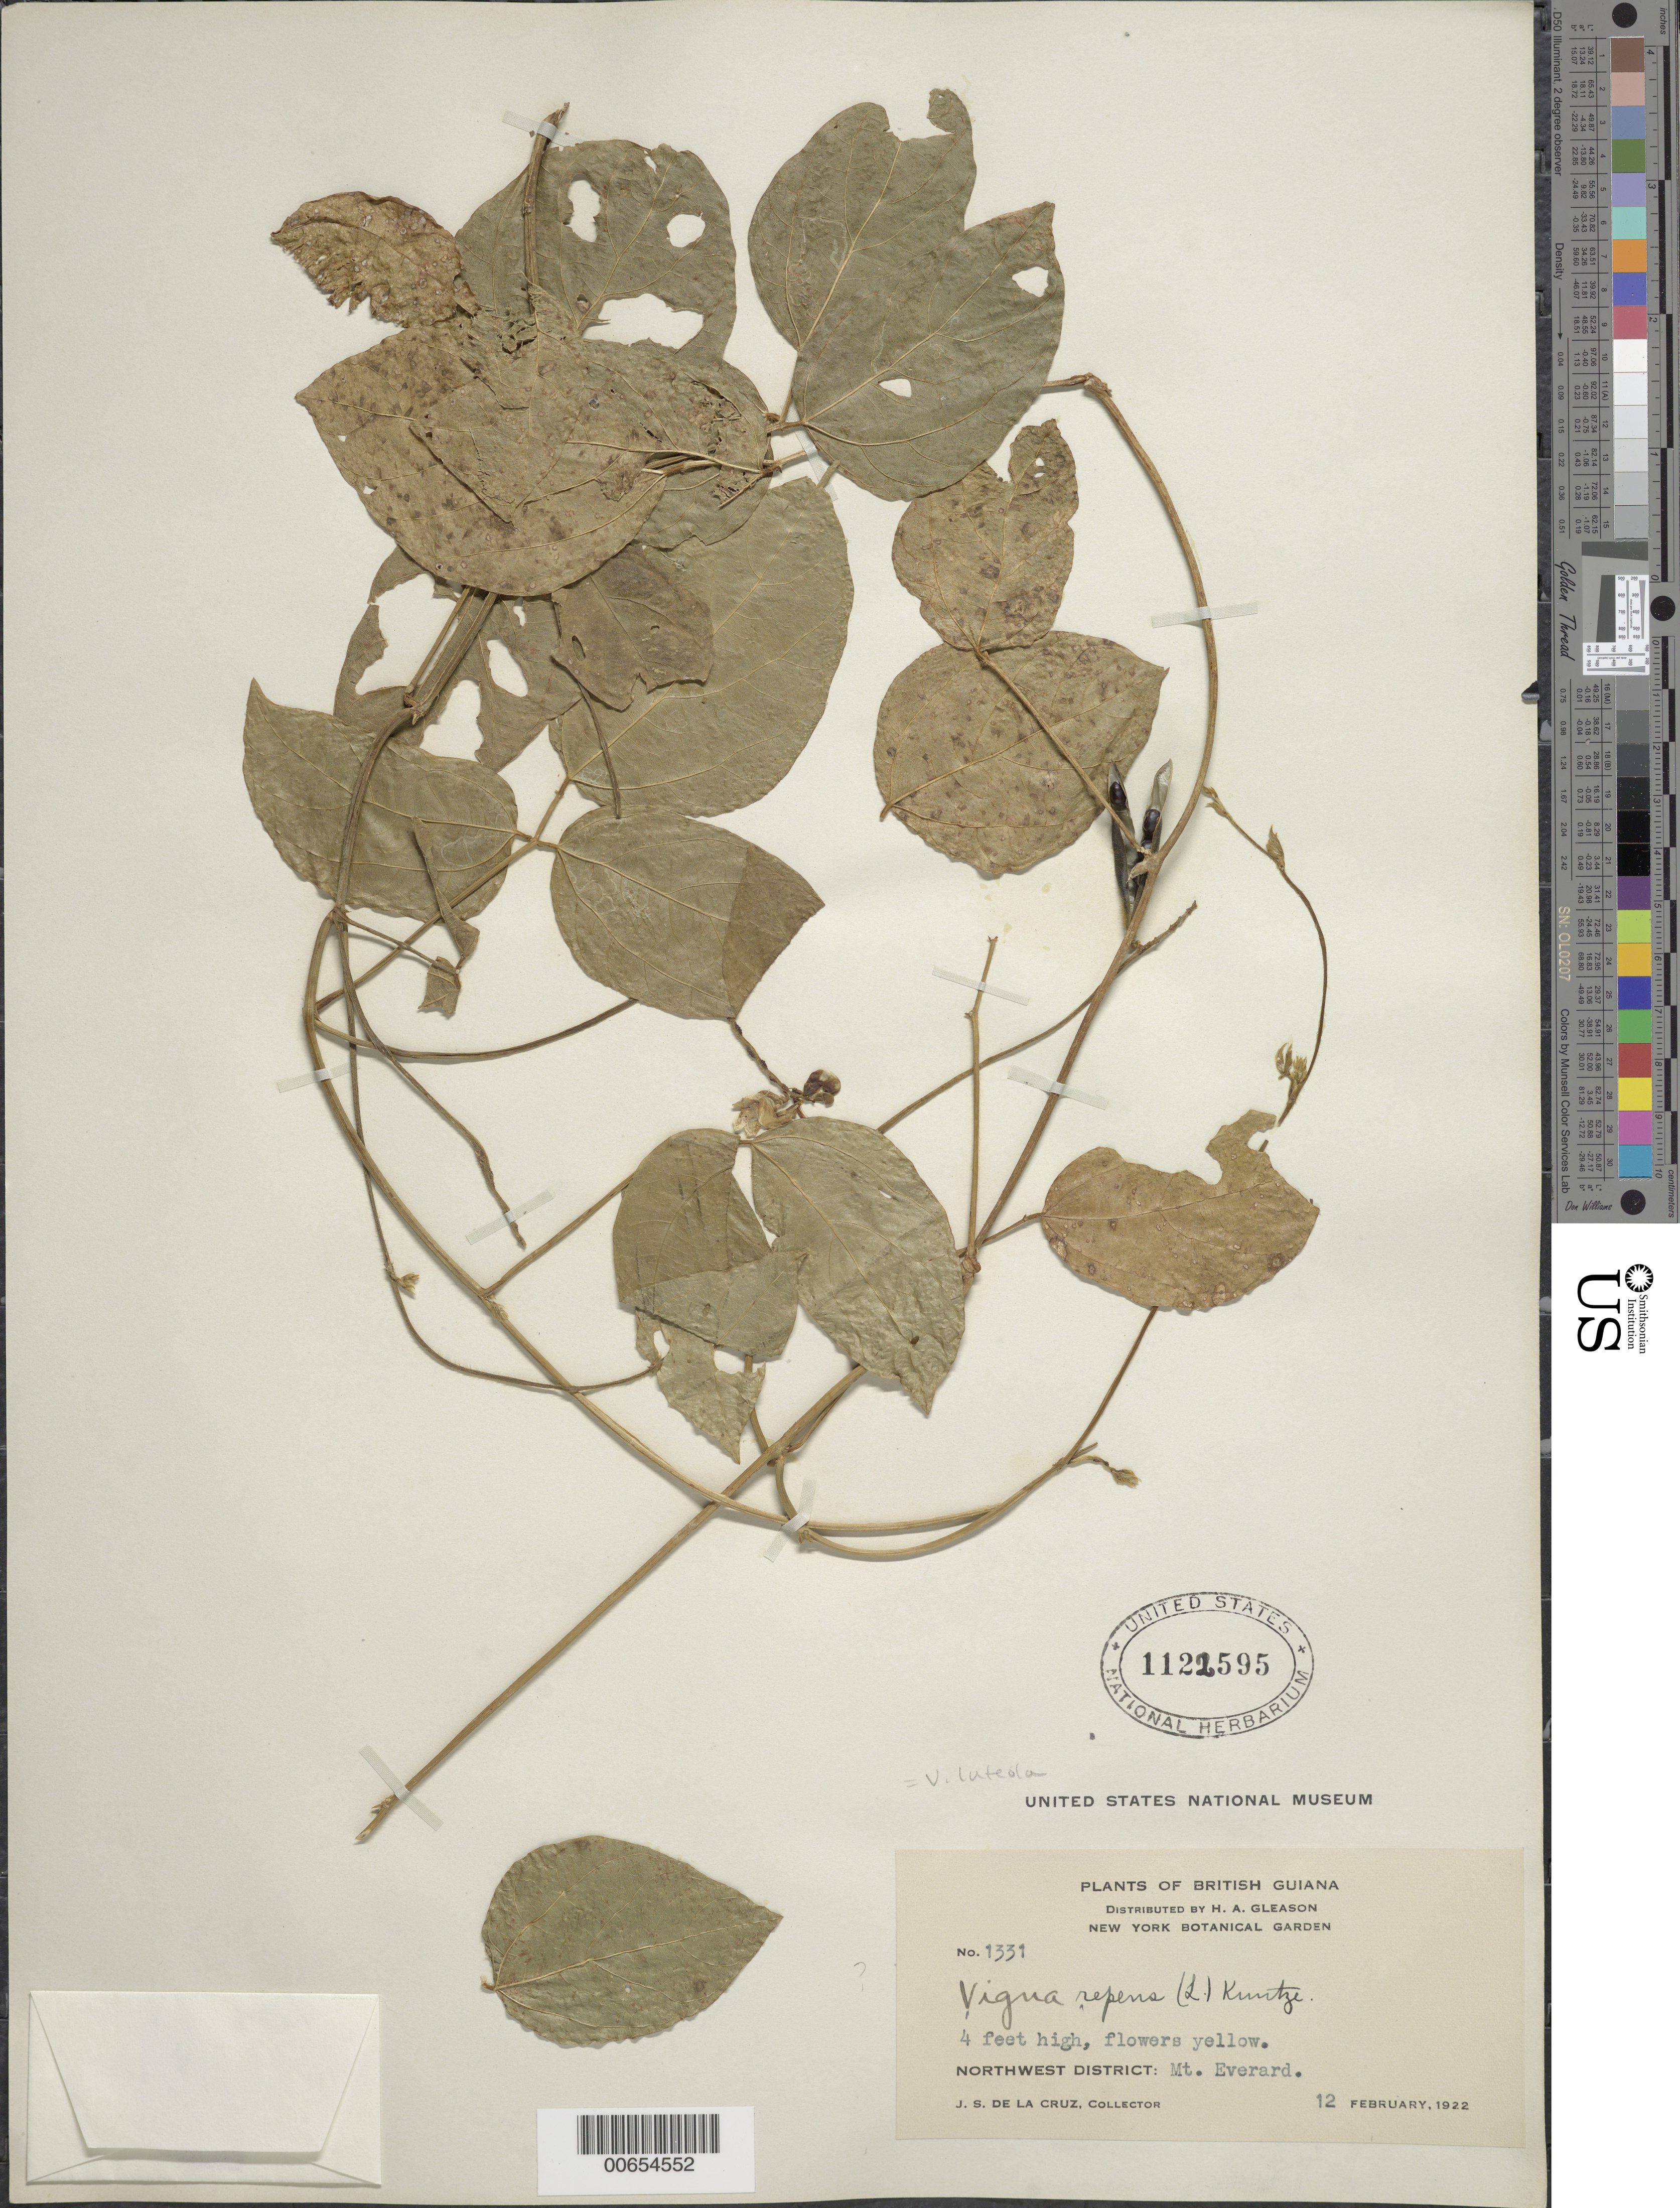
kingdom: Plantae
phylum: Tracheophyta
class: Magnoliopsida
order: Fabales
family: Fabaceae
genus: Vigna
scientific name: Vigna luteola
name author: (Jacq.) Benth.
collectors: J. S. de la Cruz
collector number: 1331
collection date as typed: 12-Feb-22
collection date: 1922-02-12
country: Guyana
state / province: Barima-Waini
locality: Mt. Everard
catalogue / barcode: US 1122595